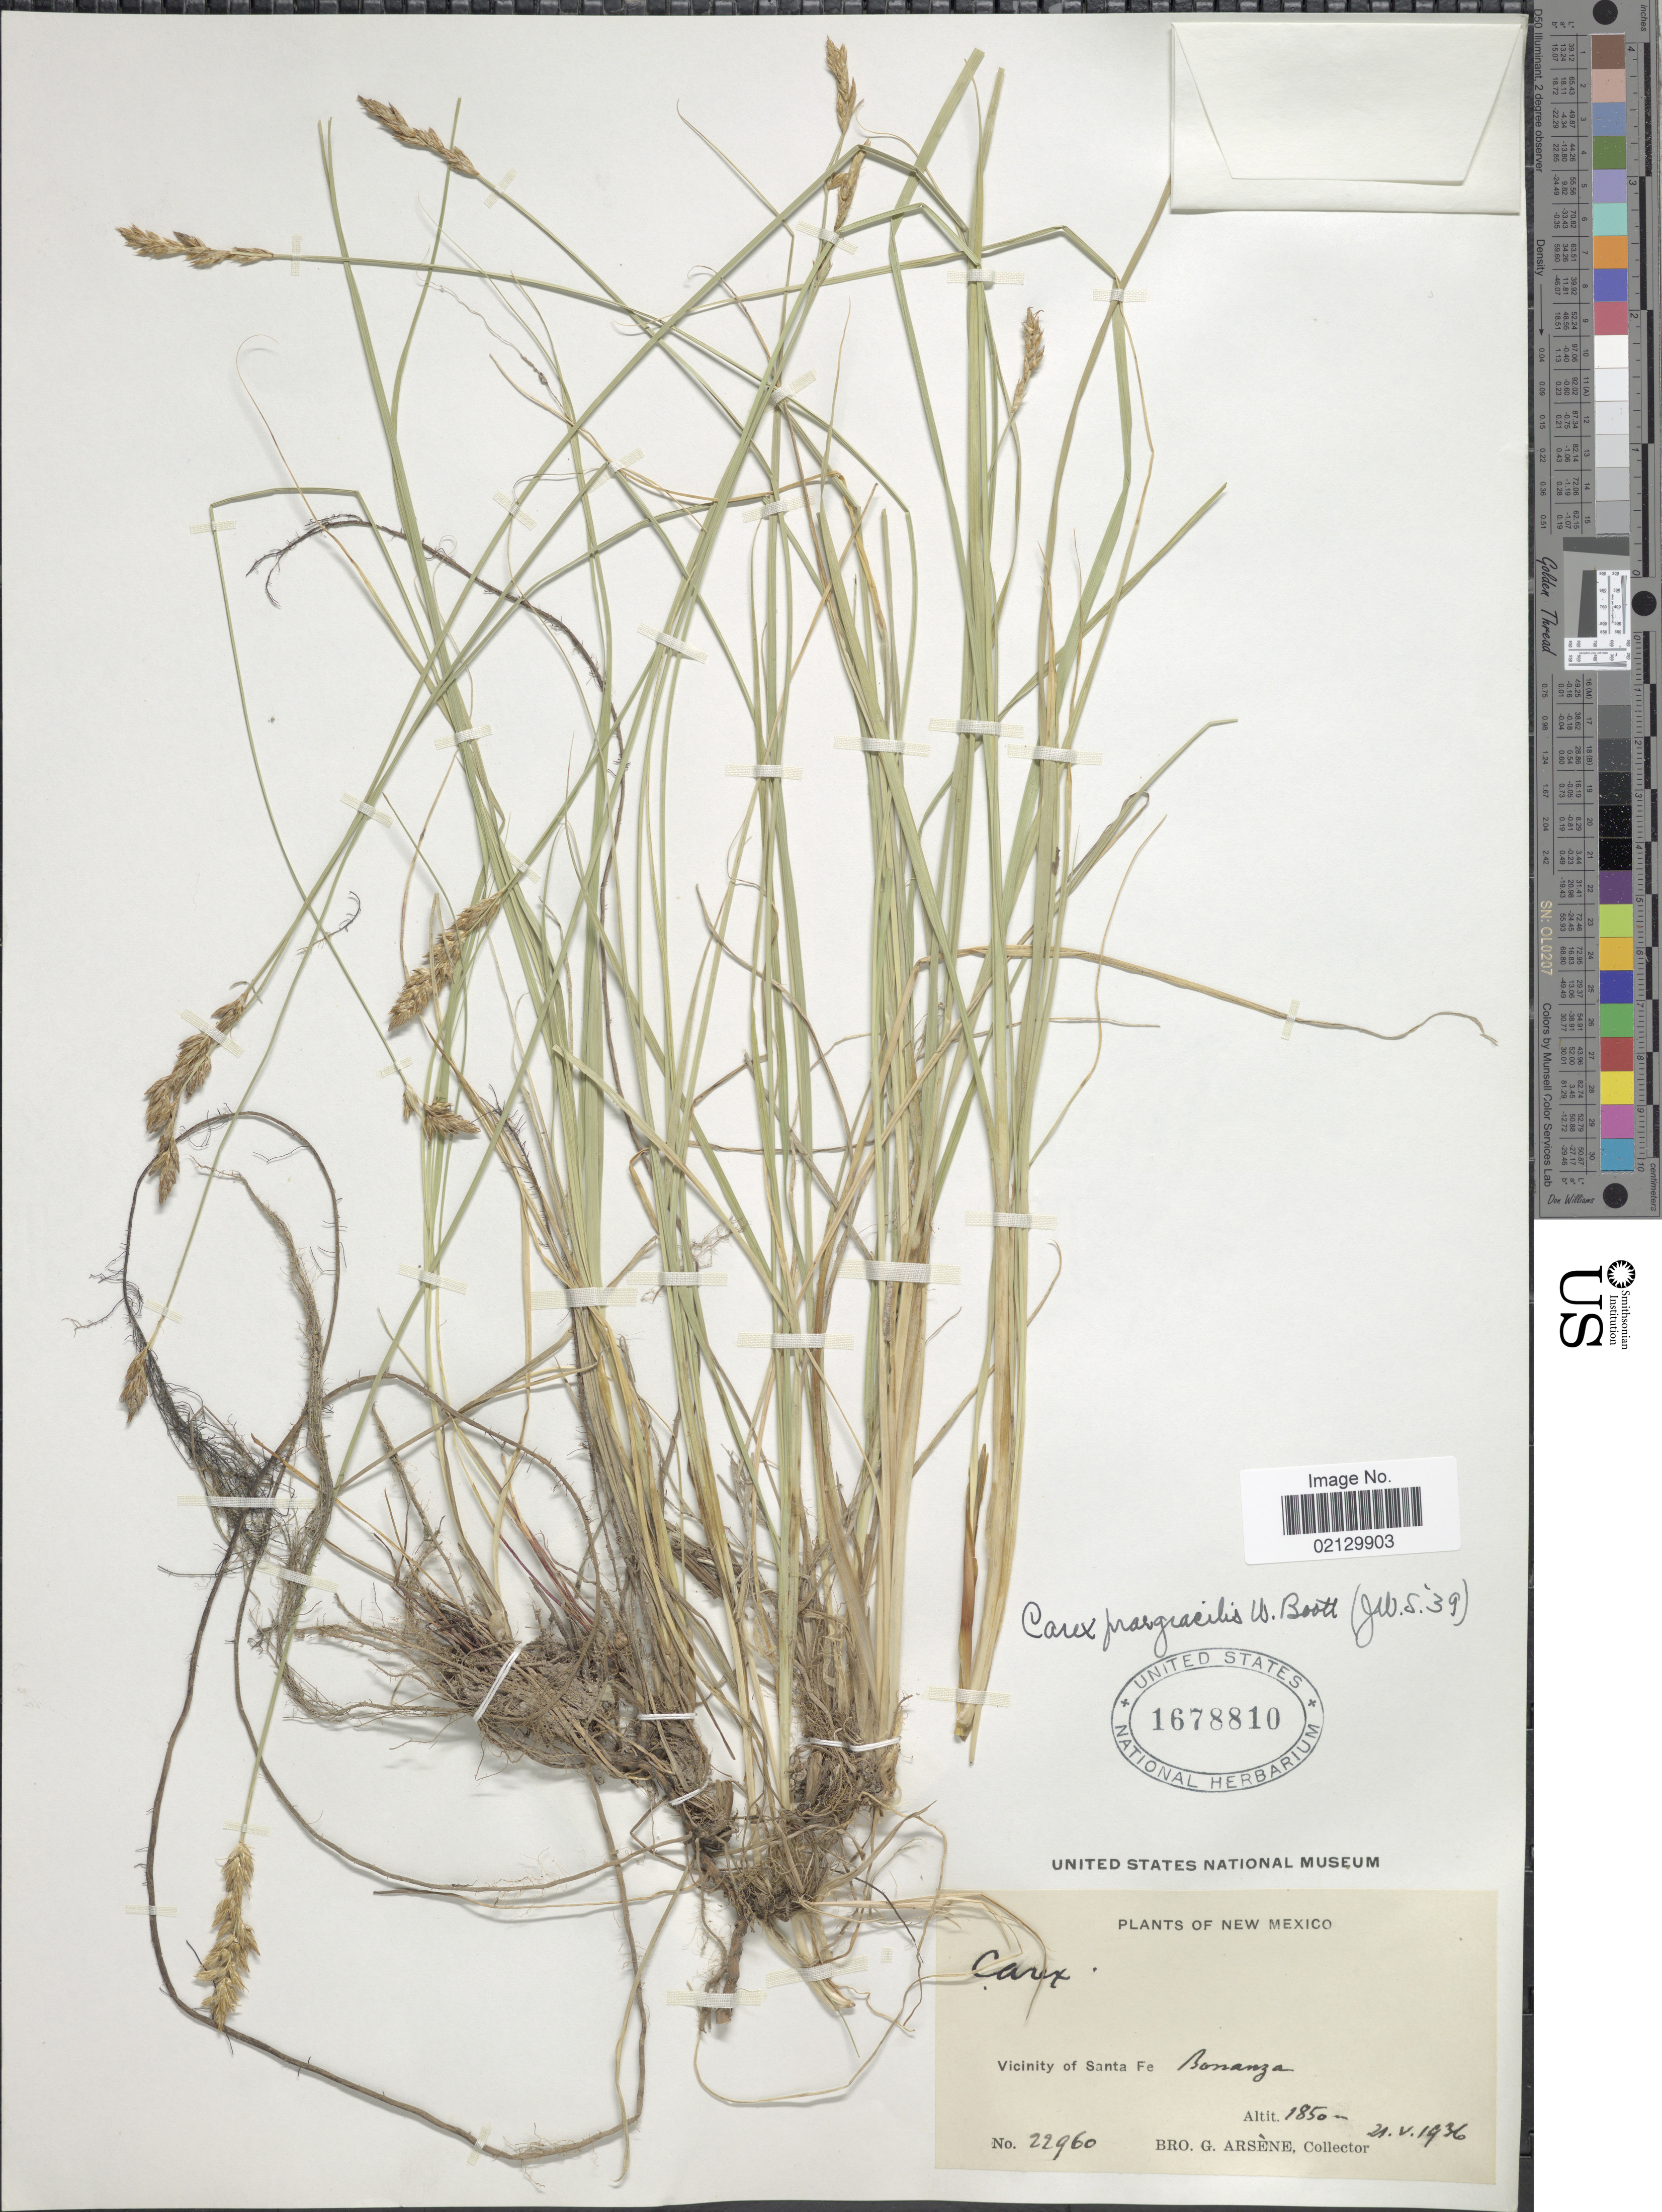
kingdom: Plantae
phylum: Tracheophyta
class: Liliopsida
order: Poales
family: Cyperaceae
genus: Carex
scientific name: Carex praegracilis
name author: W. Boott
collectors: Bro. G. Arsène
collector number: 22960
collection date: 1936-05-21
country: United States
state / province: New Mexico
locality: Vicinity of Santa Fe Bonanza.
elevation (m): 1850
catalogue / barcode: US 1678810